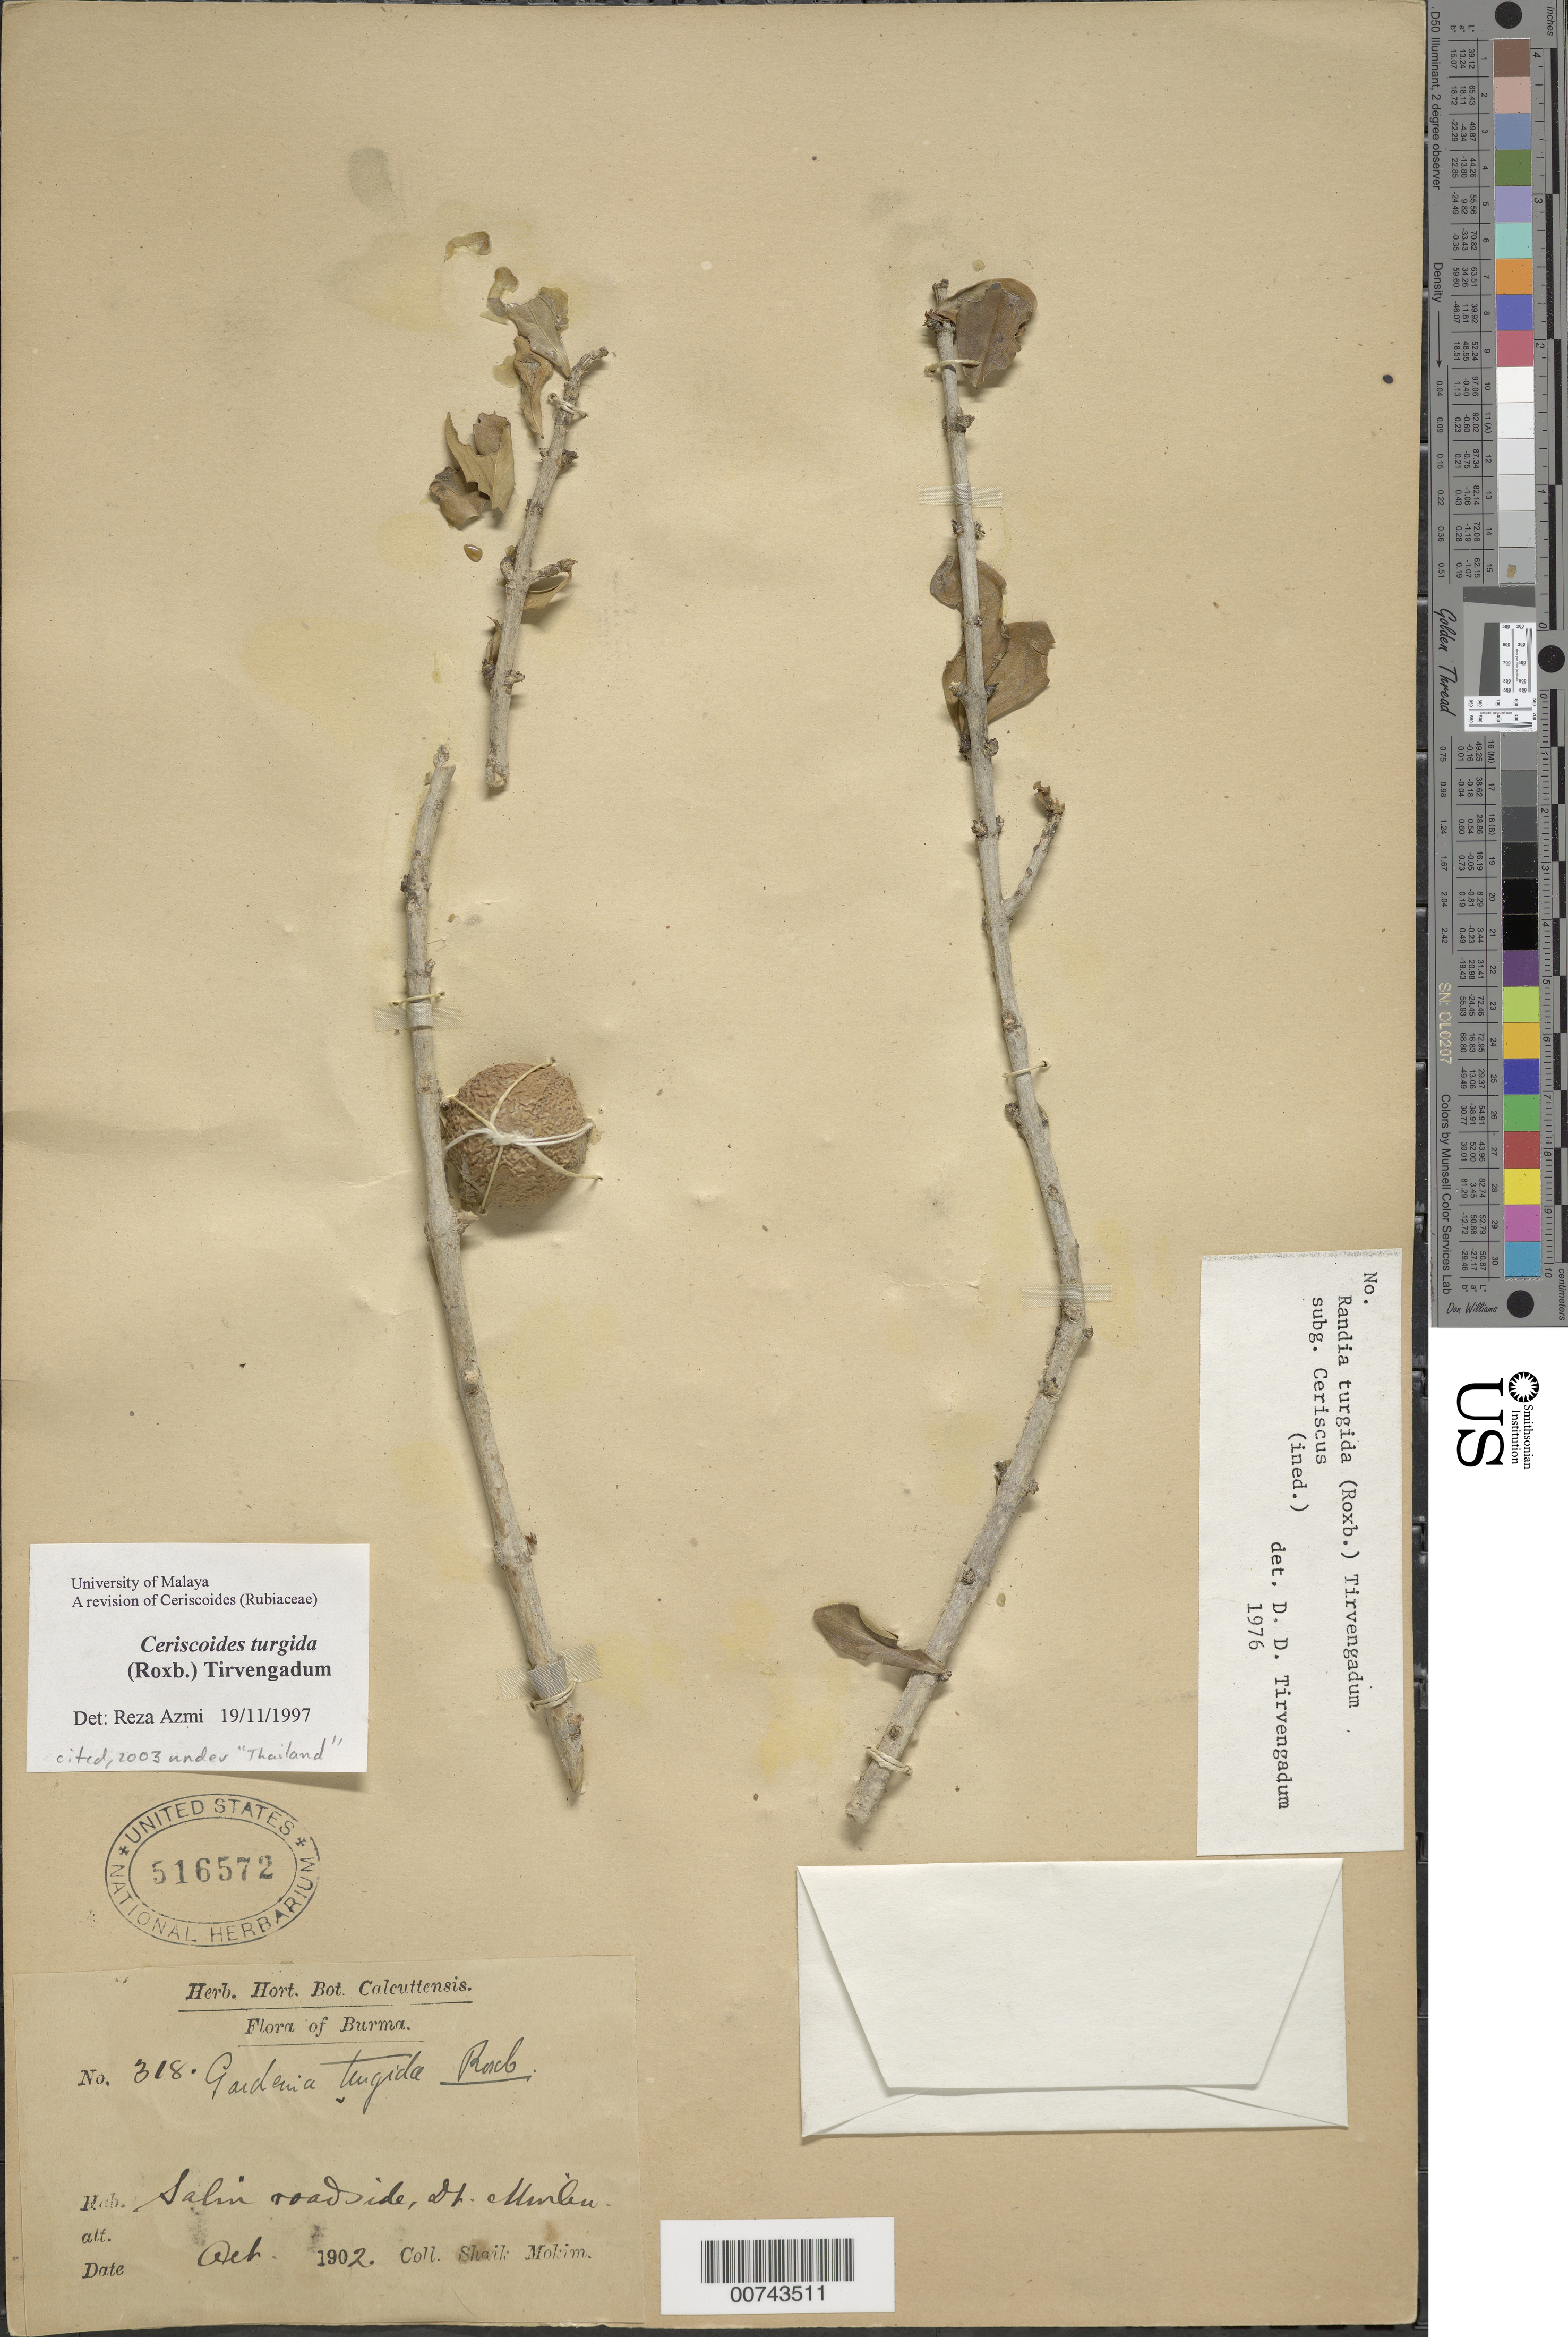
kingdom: Plantae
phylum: Tracheophyta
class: Magnoliopsida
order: Gentianales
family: Rubiaceae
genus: Ceriscoides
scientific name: Ceriscoides turgida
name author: (Roxb.) Tirveng.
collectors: S. Mokim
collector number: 318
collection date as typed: Oct 1902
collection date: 1902-10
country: Myanmar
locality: Salin roadside, Minbu.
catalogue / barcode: US 516572